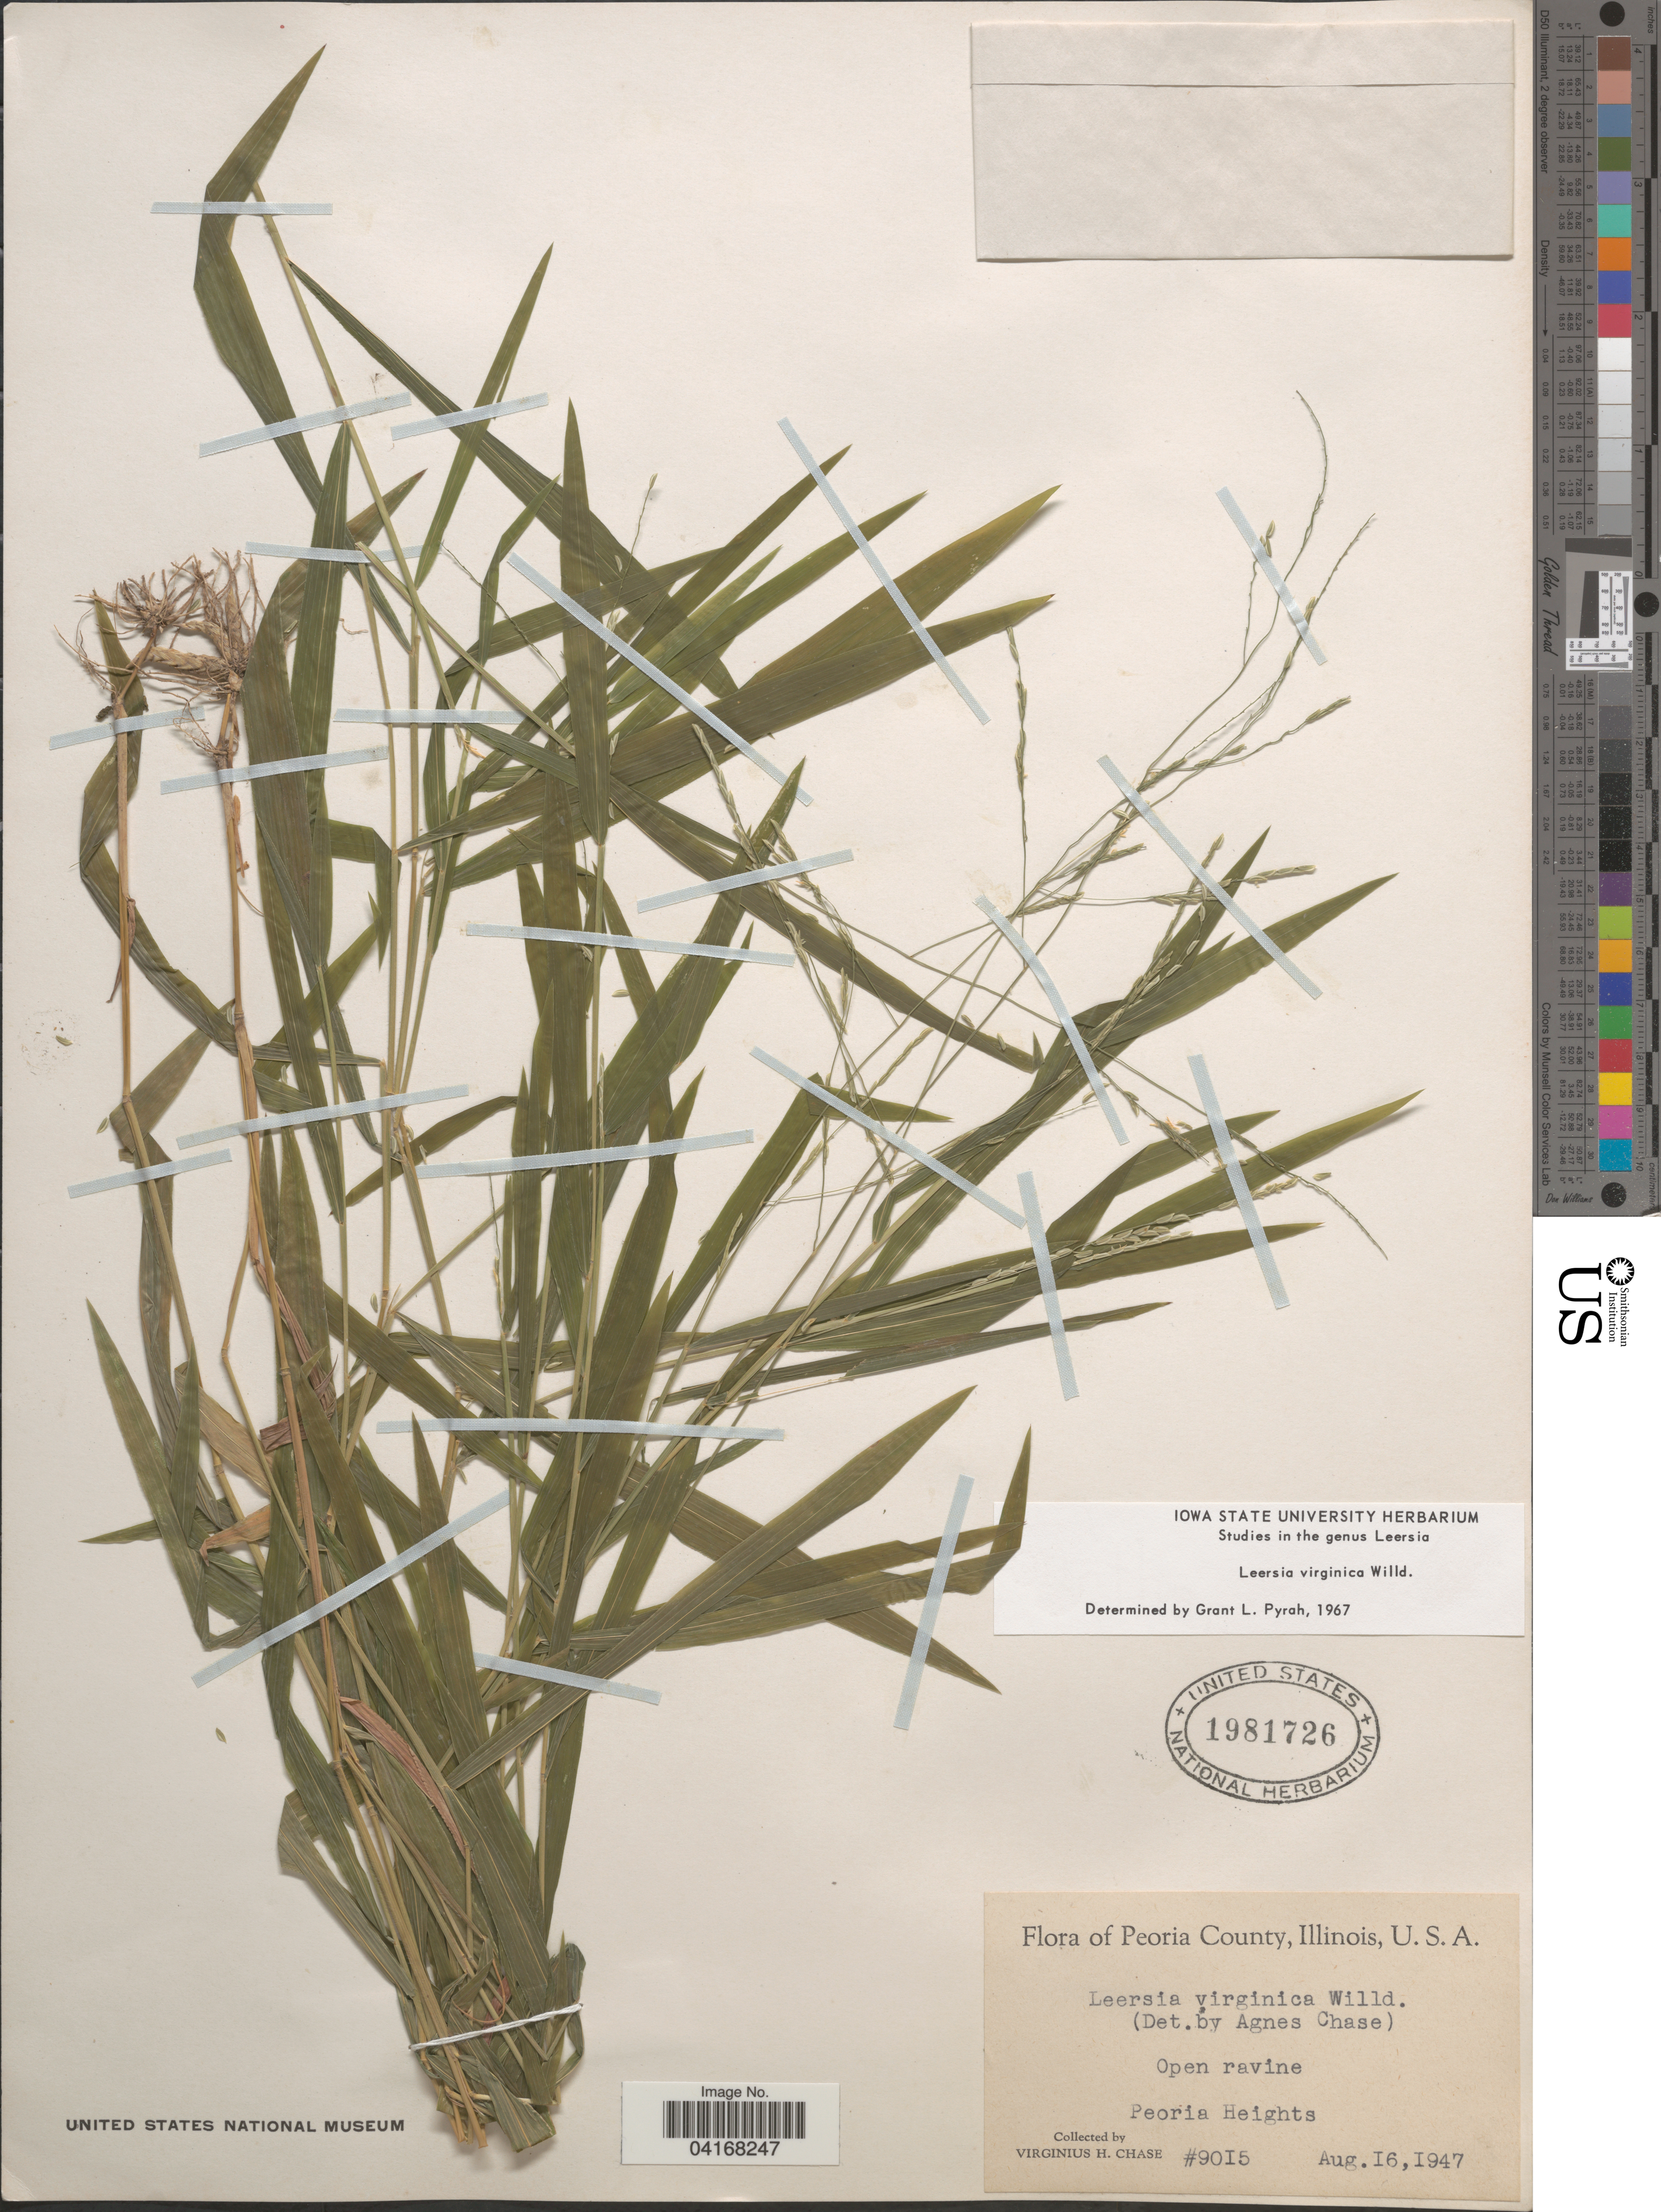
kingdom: Plantae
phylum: Tracheophyta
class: Liliopsida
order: Poales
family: Poaceae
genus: Leersia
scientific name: Leersia virginica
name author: Willd.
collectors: V. H. Chase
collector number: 9015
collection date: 1947-08-16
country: United States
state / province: Illinois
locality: Peoria County. Open ravine. Peoria Heights.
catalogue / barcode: US 1981726